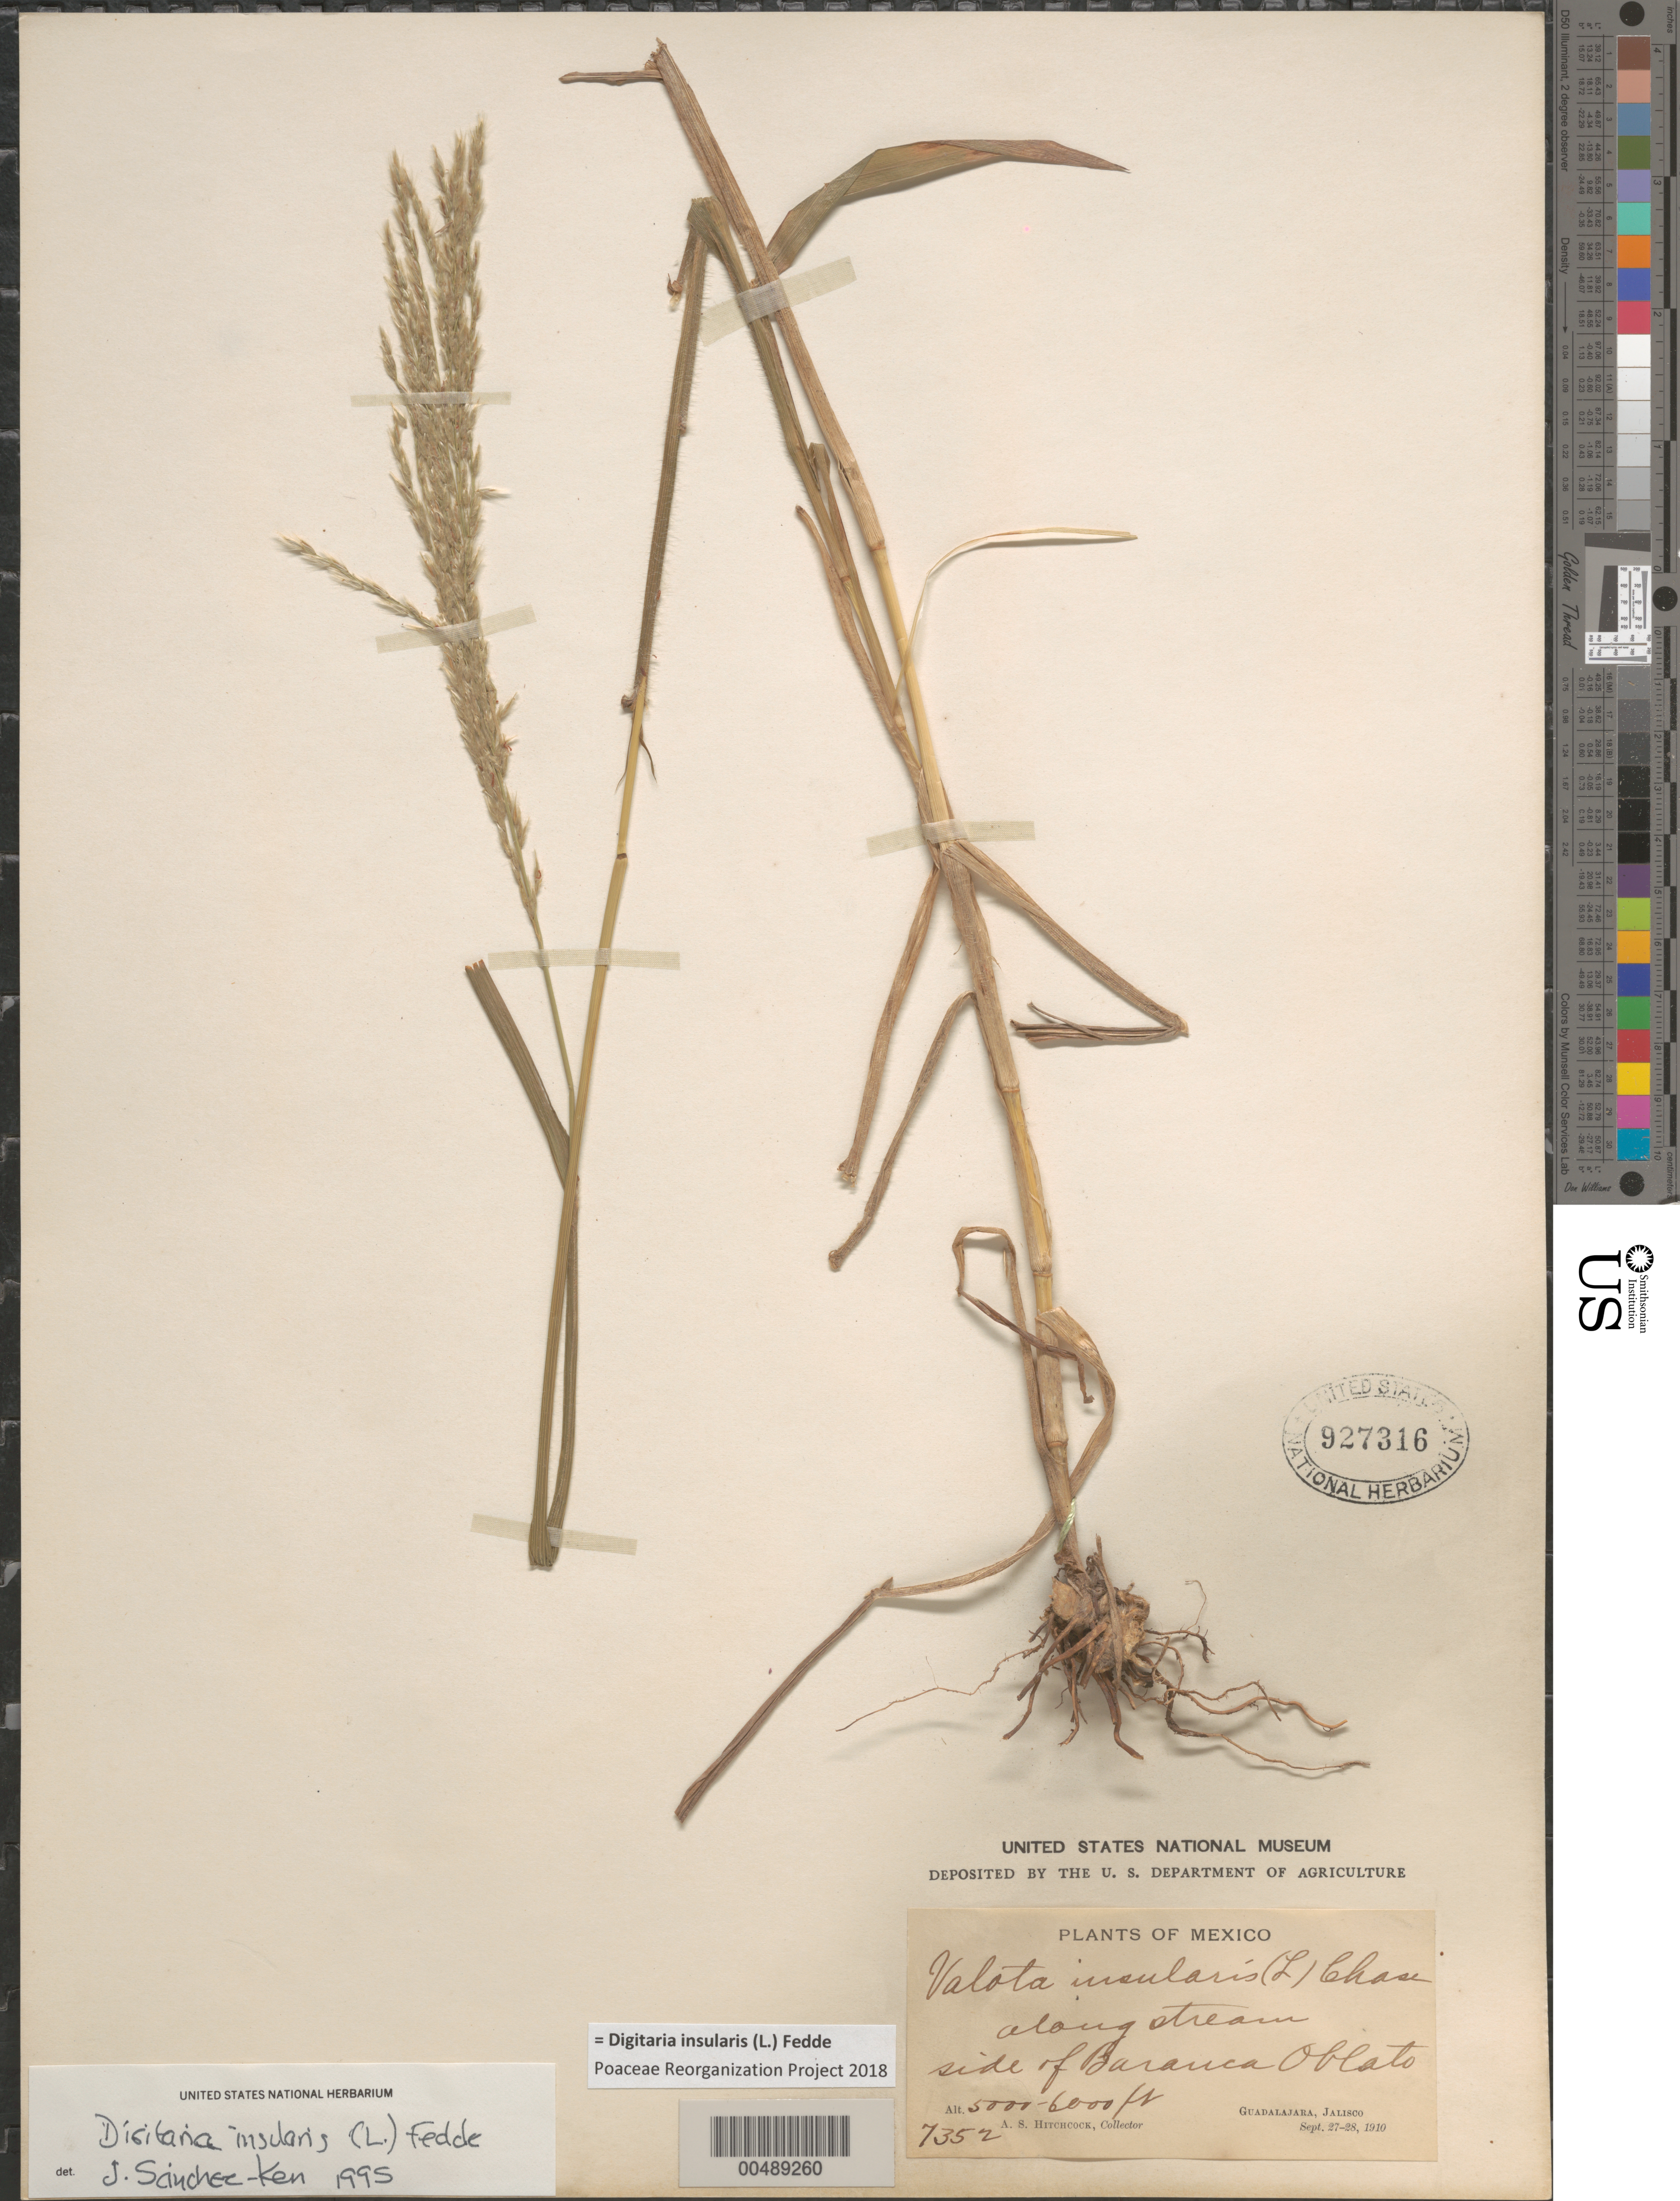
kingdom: Plantae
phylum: Tracheophyta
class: Liliopsida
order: Poales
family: Poaceae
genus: Digitaria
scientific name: Digitaria insularis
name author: (L.) Fedde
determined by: Sánchez-Ken, J. G.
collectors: A. S. Hitchcock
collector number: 7352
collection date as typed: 27 Sep 1910 to 28 Sep 1910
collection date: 1910-09-27/1910-09-28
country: Mexico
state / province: Jalisco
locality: Side of Baranca Oblato, Guadalajara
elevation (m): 1524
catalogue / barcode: US 927316